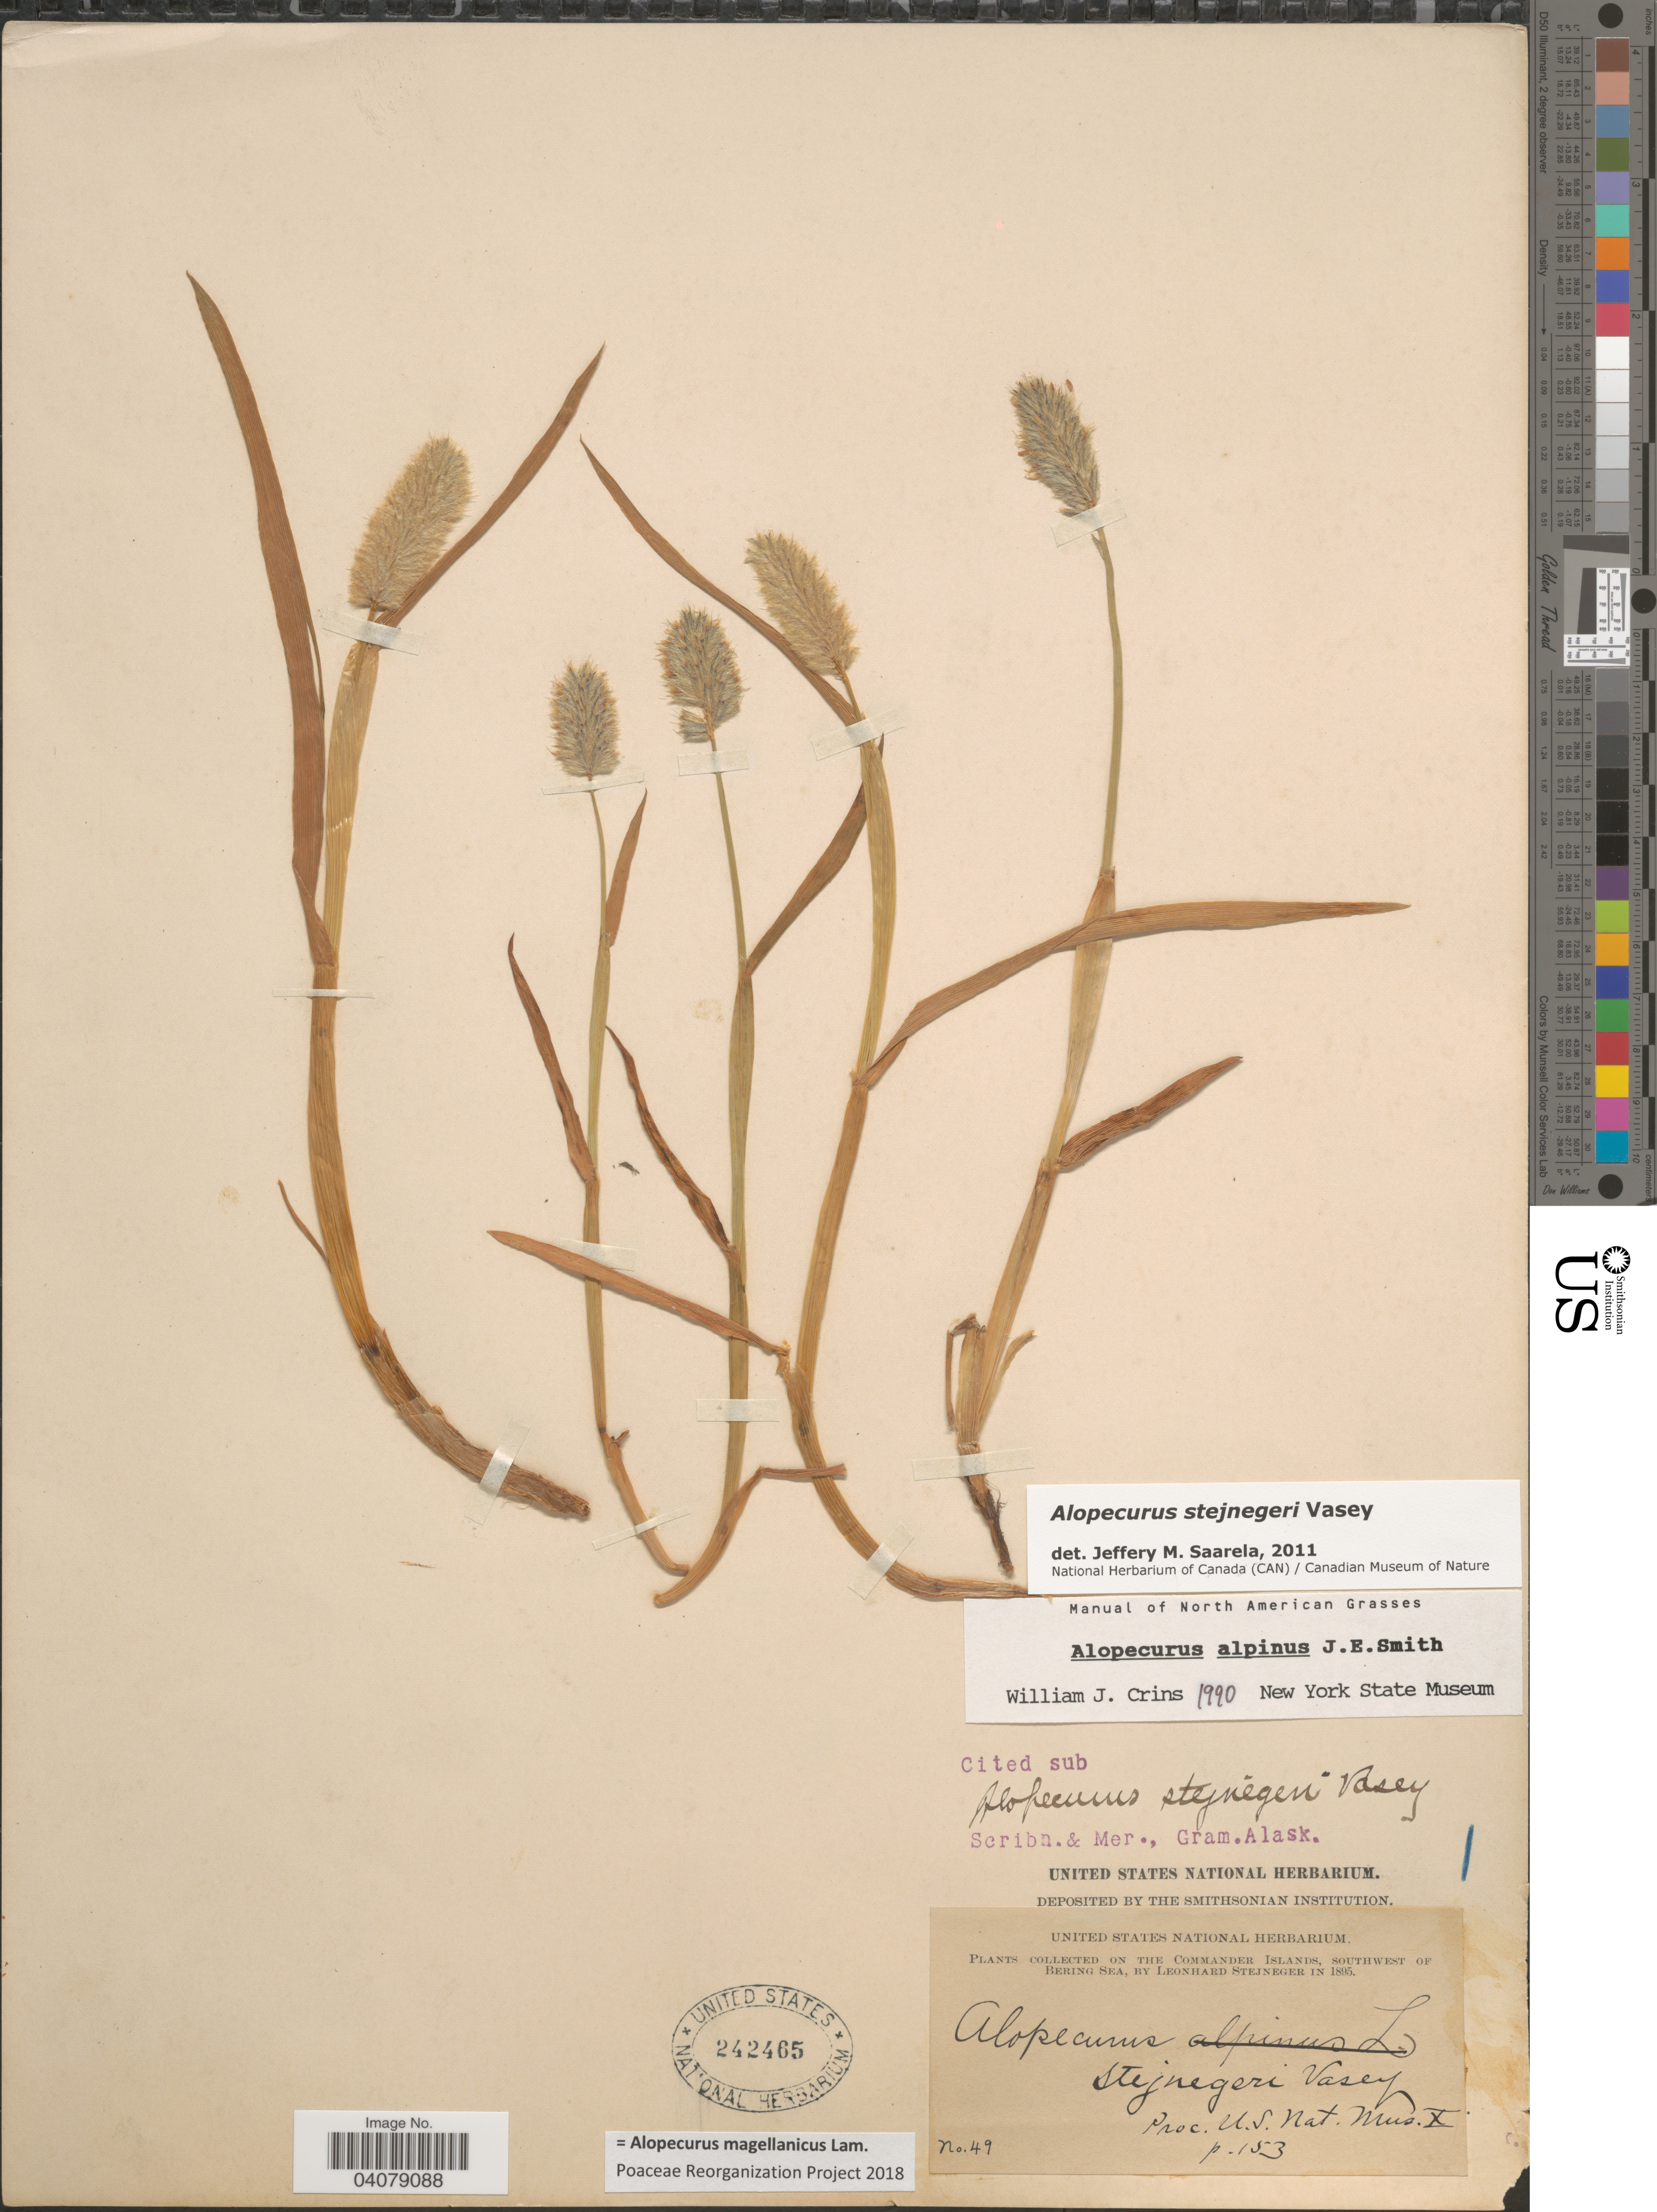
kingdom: Plantae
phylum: Tracheophyta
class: Liliopsida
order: Poales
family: Poaceae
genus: Alopecurus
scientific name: Alopecurus magellanicus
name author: Lam.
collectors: L. Stejneger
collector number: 49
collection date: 1895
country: Russian Federation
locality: On the Commander Islands, southwest of Bering Sea.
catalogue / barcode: US 242465